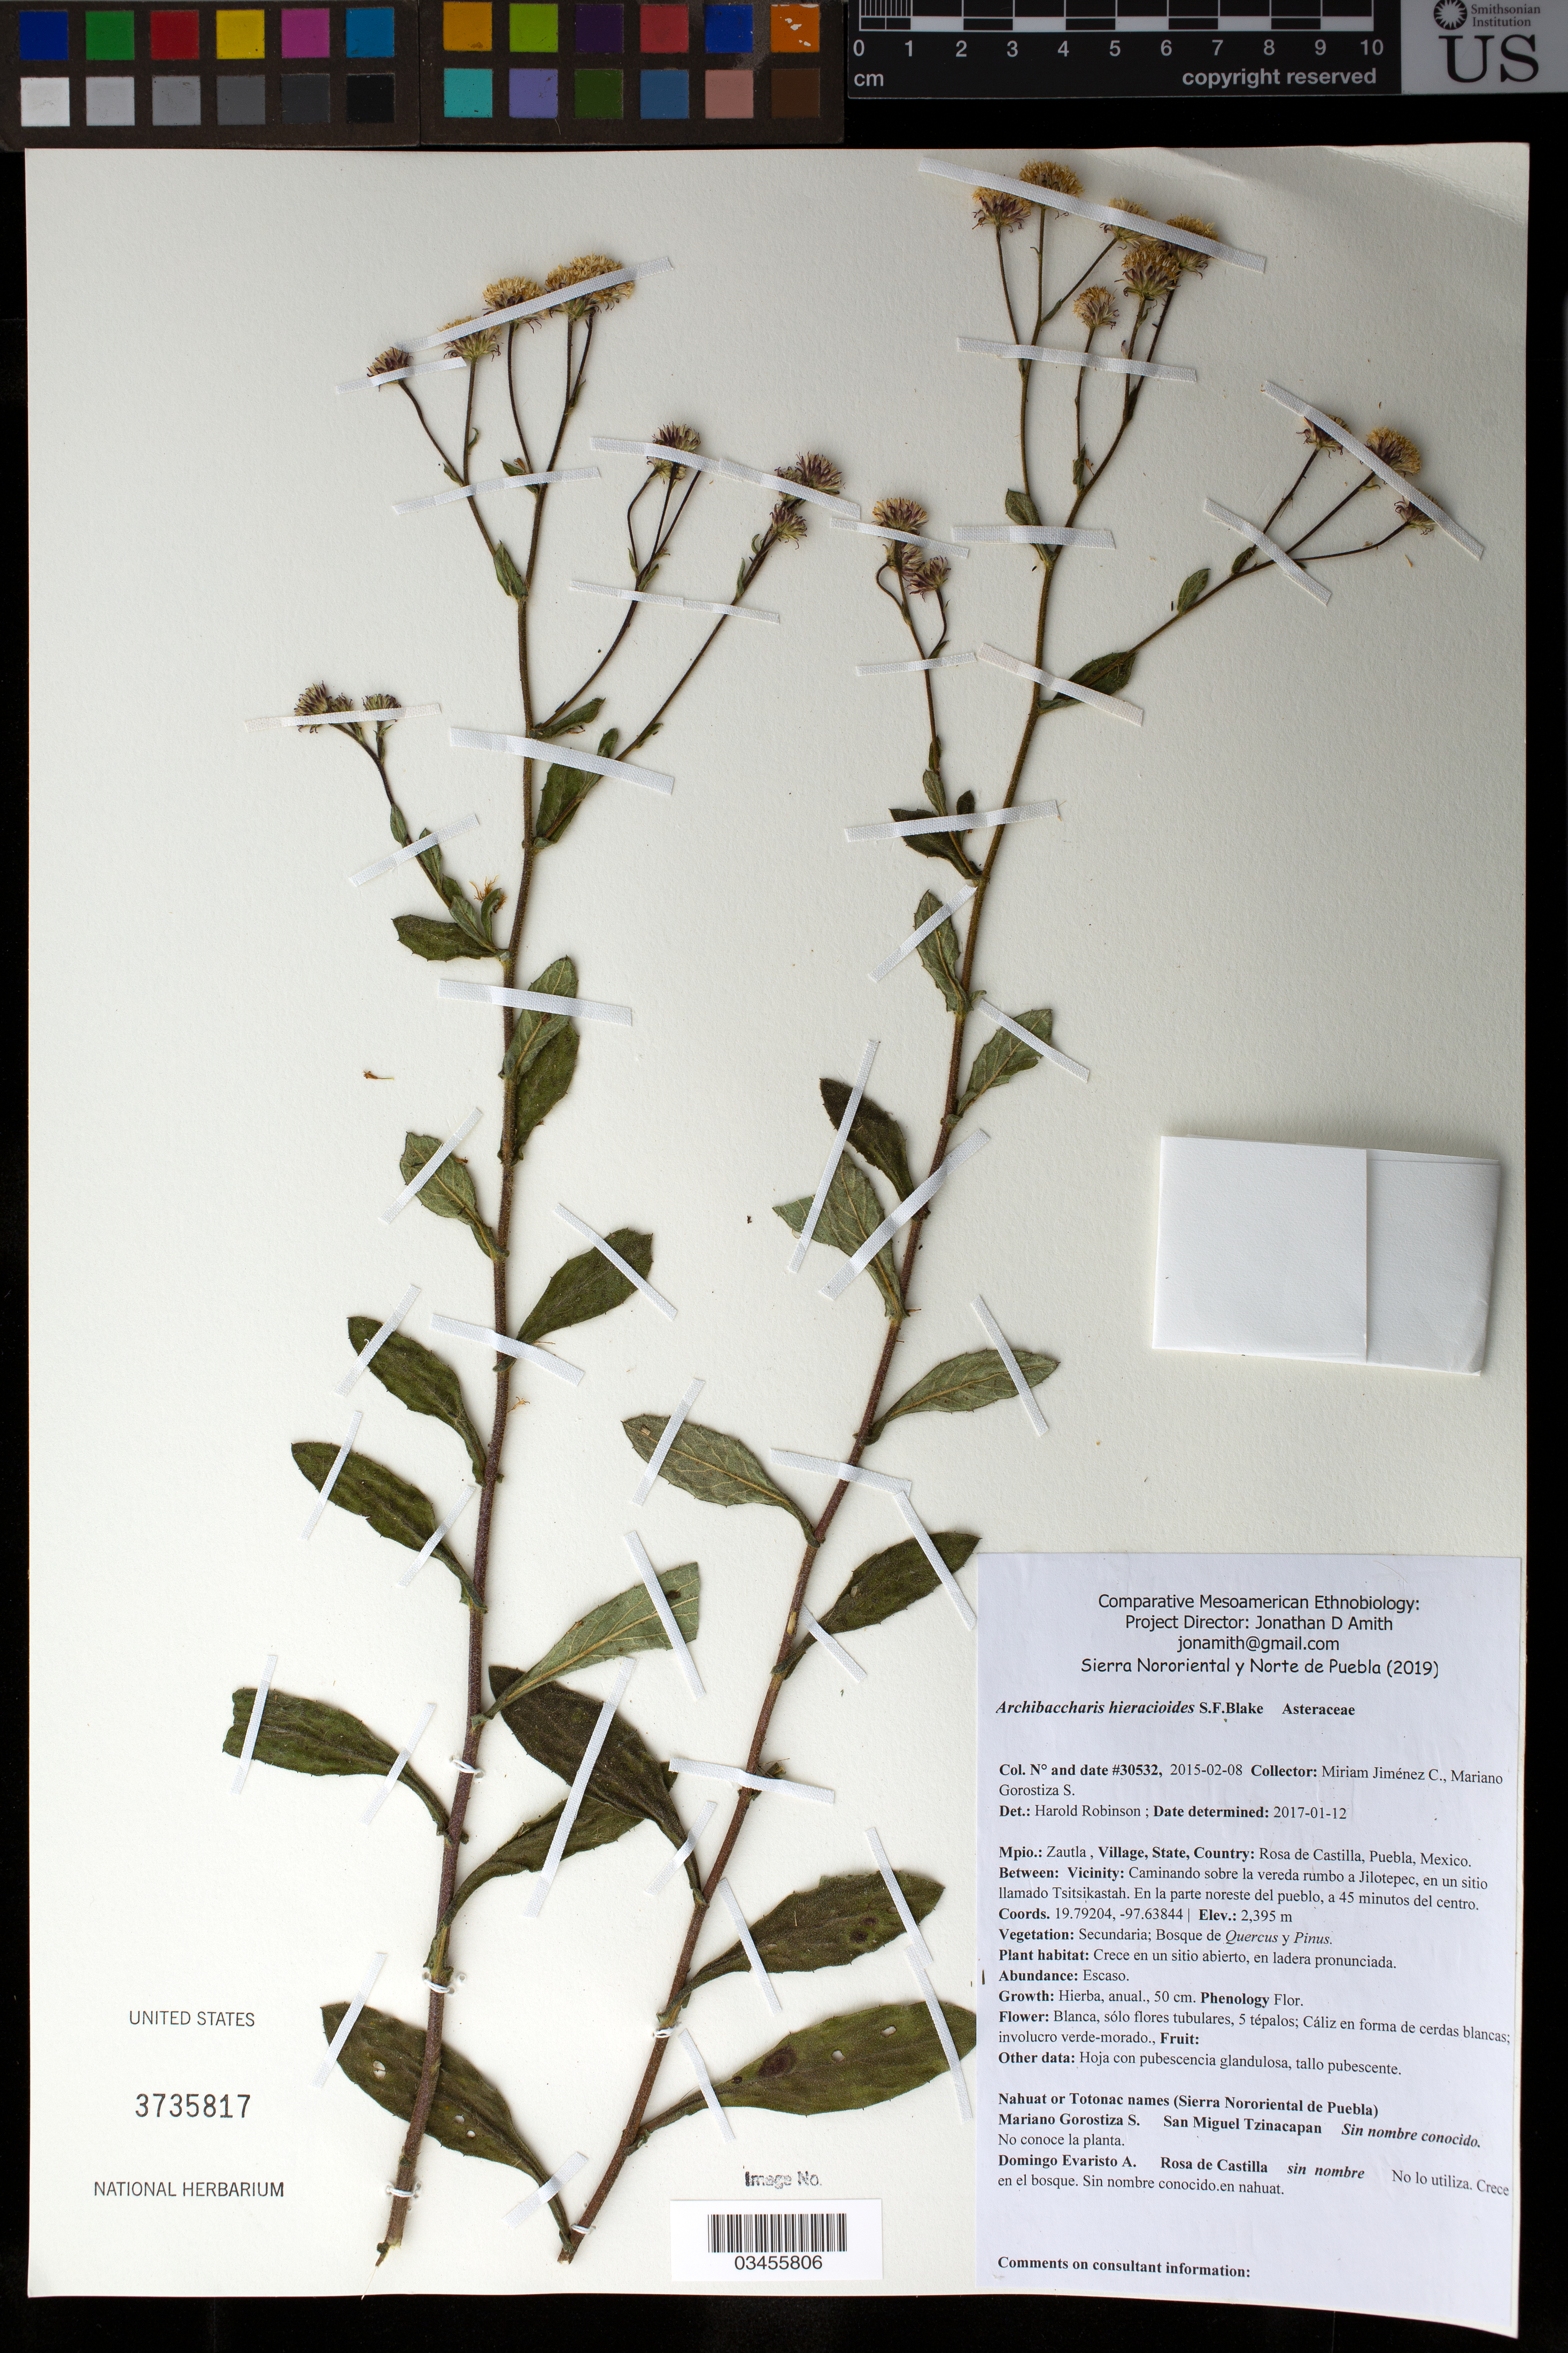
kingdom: Plantae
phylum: Tracheophyta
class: Magnoliopsida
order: Asterales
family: Asteraceae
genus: Archibaccharis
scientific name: Archibaccharis hieracioides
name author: (S.F. Blake) S.F. Blake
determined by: Robinson, Harold E., (US)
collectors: M. Jiménez Chimil & M. Gorostiza S.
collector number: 30532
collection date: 2015-02-08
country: México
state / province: Puebla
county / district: Zautla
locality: PUEBLO: Rosa de Castilla; LOCALIDAD EXACTA: Caminando sobre la vereda rumbo a Jilotepec, en un sitio llamado Tsitsikastah. En la parte noreste del pueblo, a 45 minutos del centro.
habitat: Bosque de Quercus y Pinus | En un sitio abierto, en ladera pronunciada.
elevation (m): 2395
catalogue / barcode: US 3735817